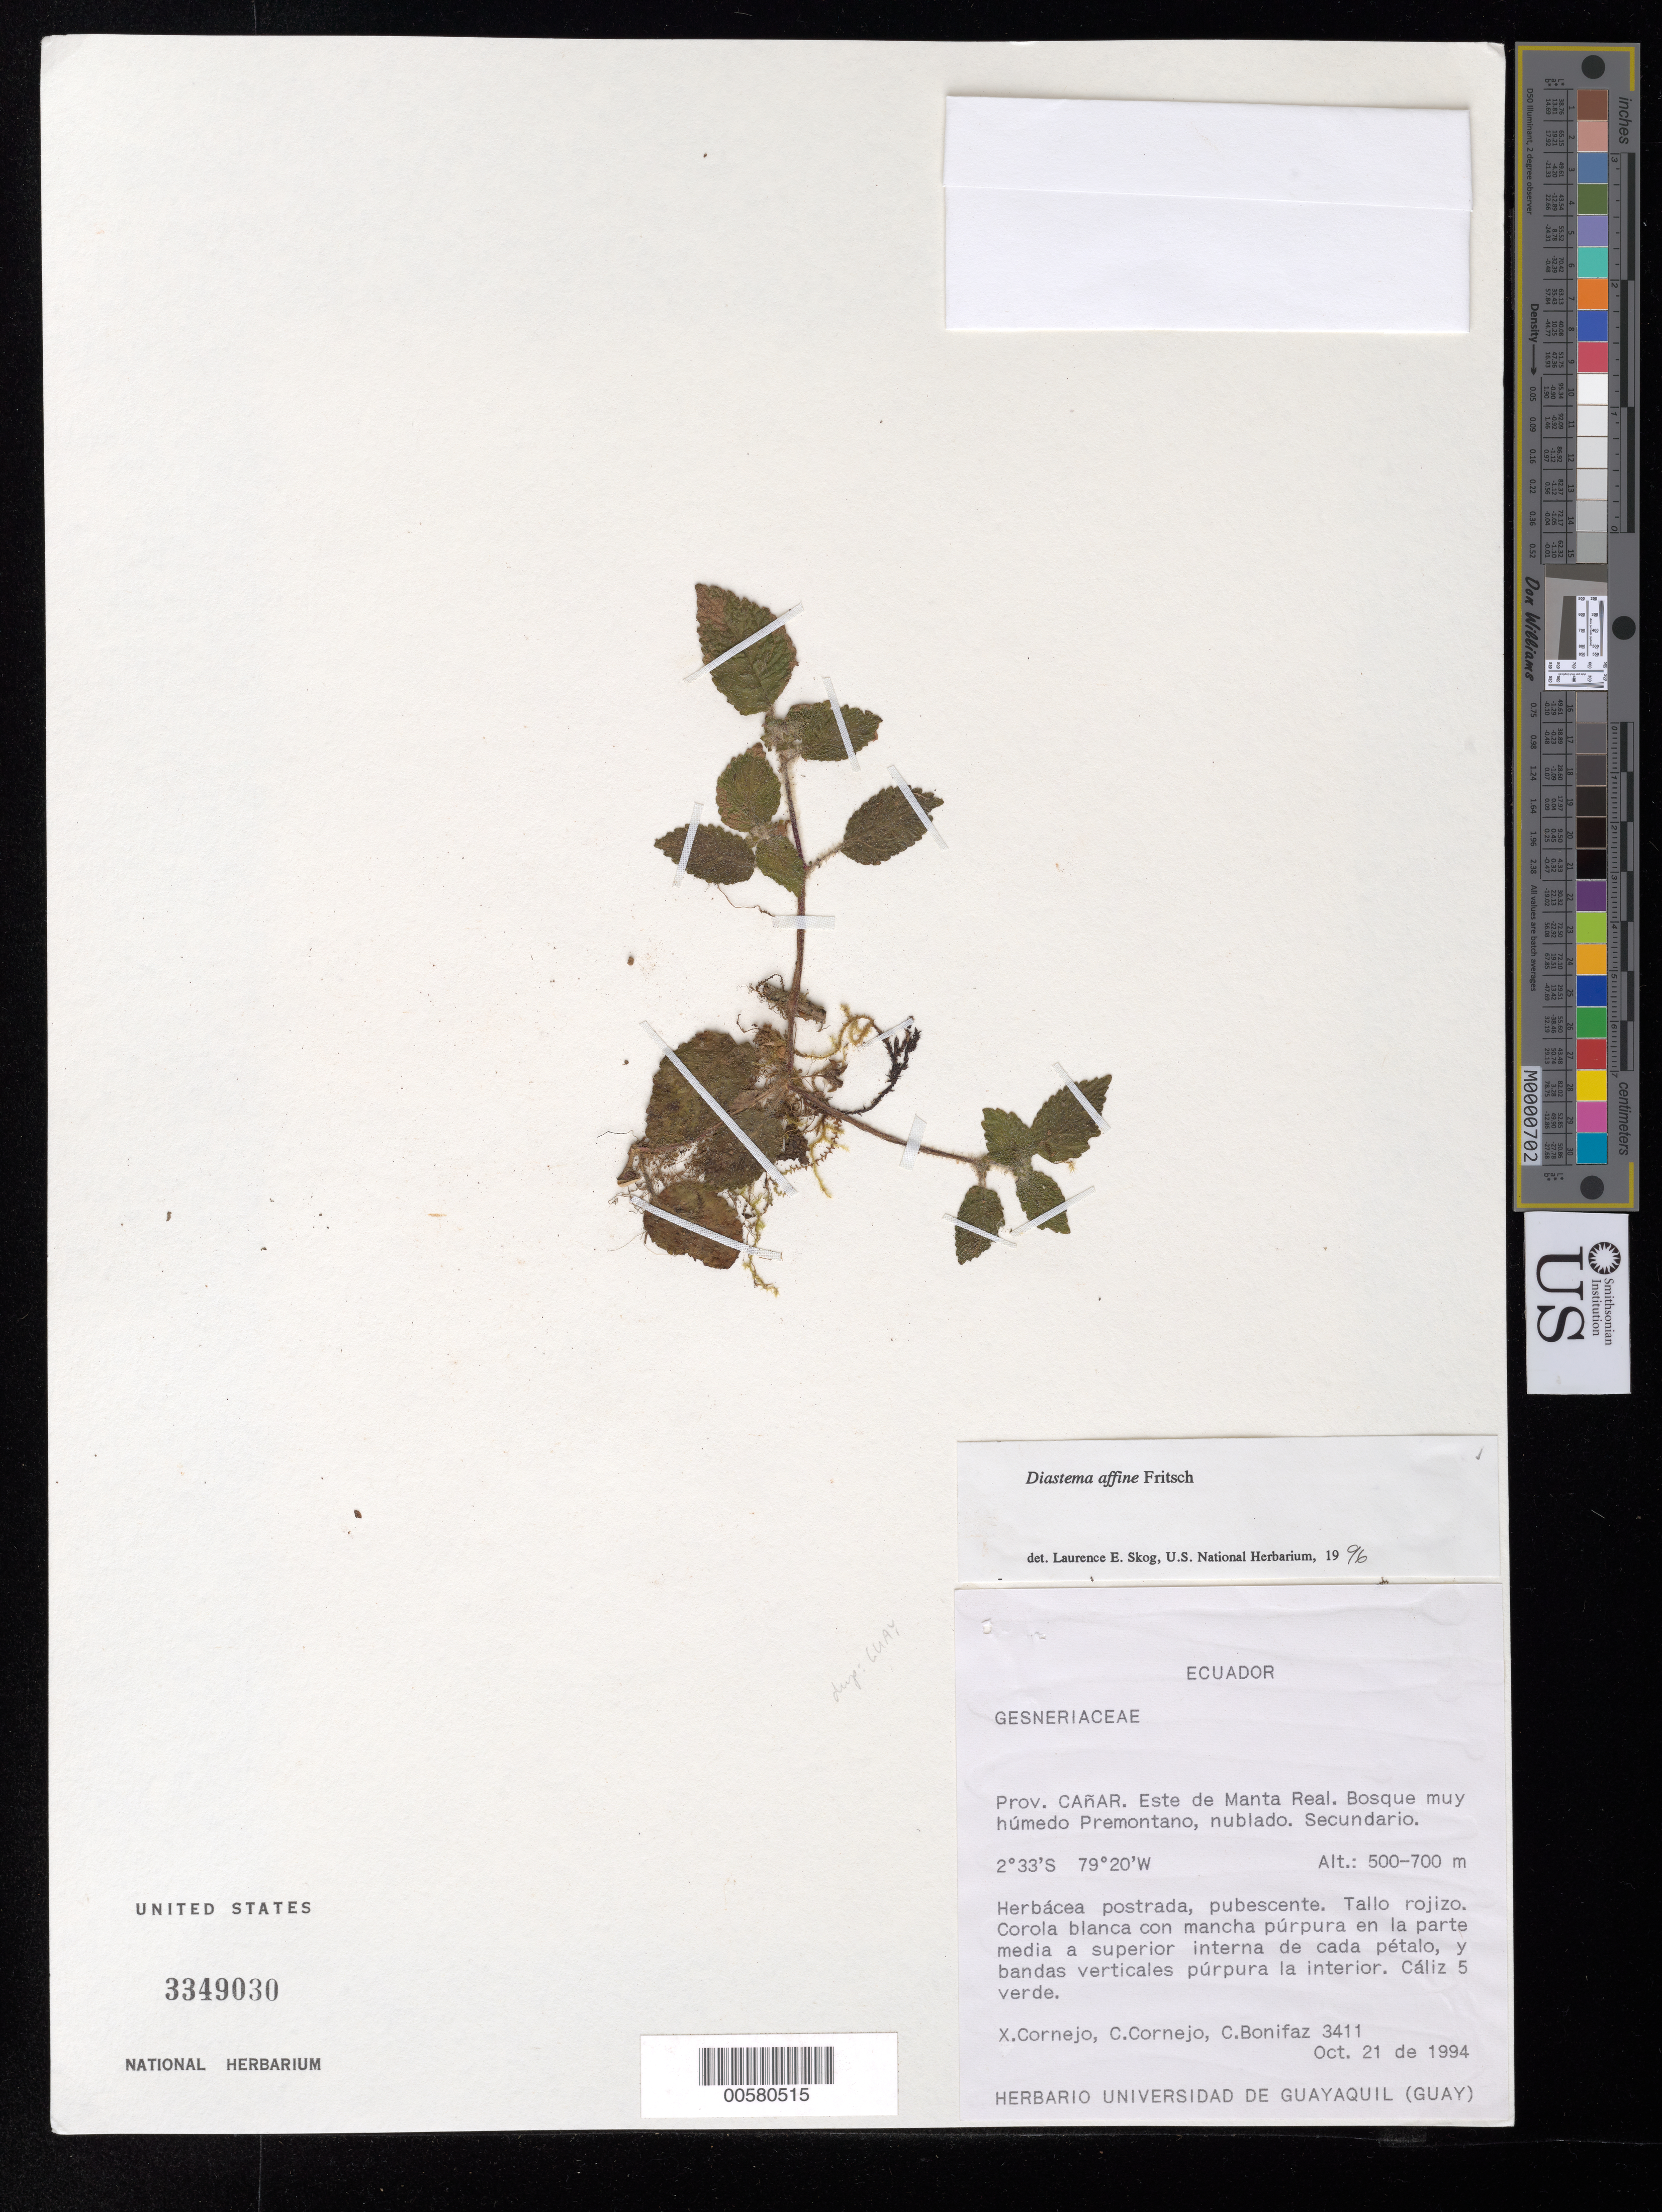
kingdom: Plantae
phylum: Tracheophyta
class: Magnoliopsida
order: Lamiales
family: Gesneriaceae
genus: Diastema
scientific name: Diastema affine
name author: Fritsch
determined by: Skog, Laurence E.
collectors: X. F. Cornejo, C. Cornejo & C. Bonifaz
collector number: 3411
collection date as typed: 21 Oct 1994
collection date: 1994-10-21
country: Ecuador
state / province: Cañar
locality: Este de Manta Real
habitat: Bosque muy húmedo premontano, nublado; secundario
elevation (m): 500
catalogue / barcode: US 3349030